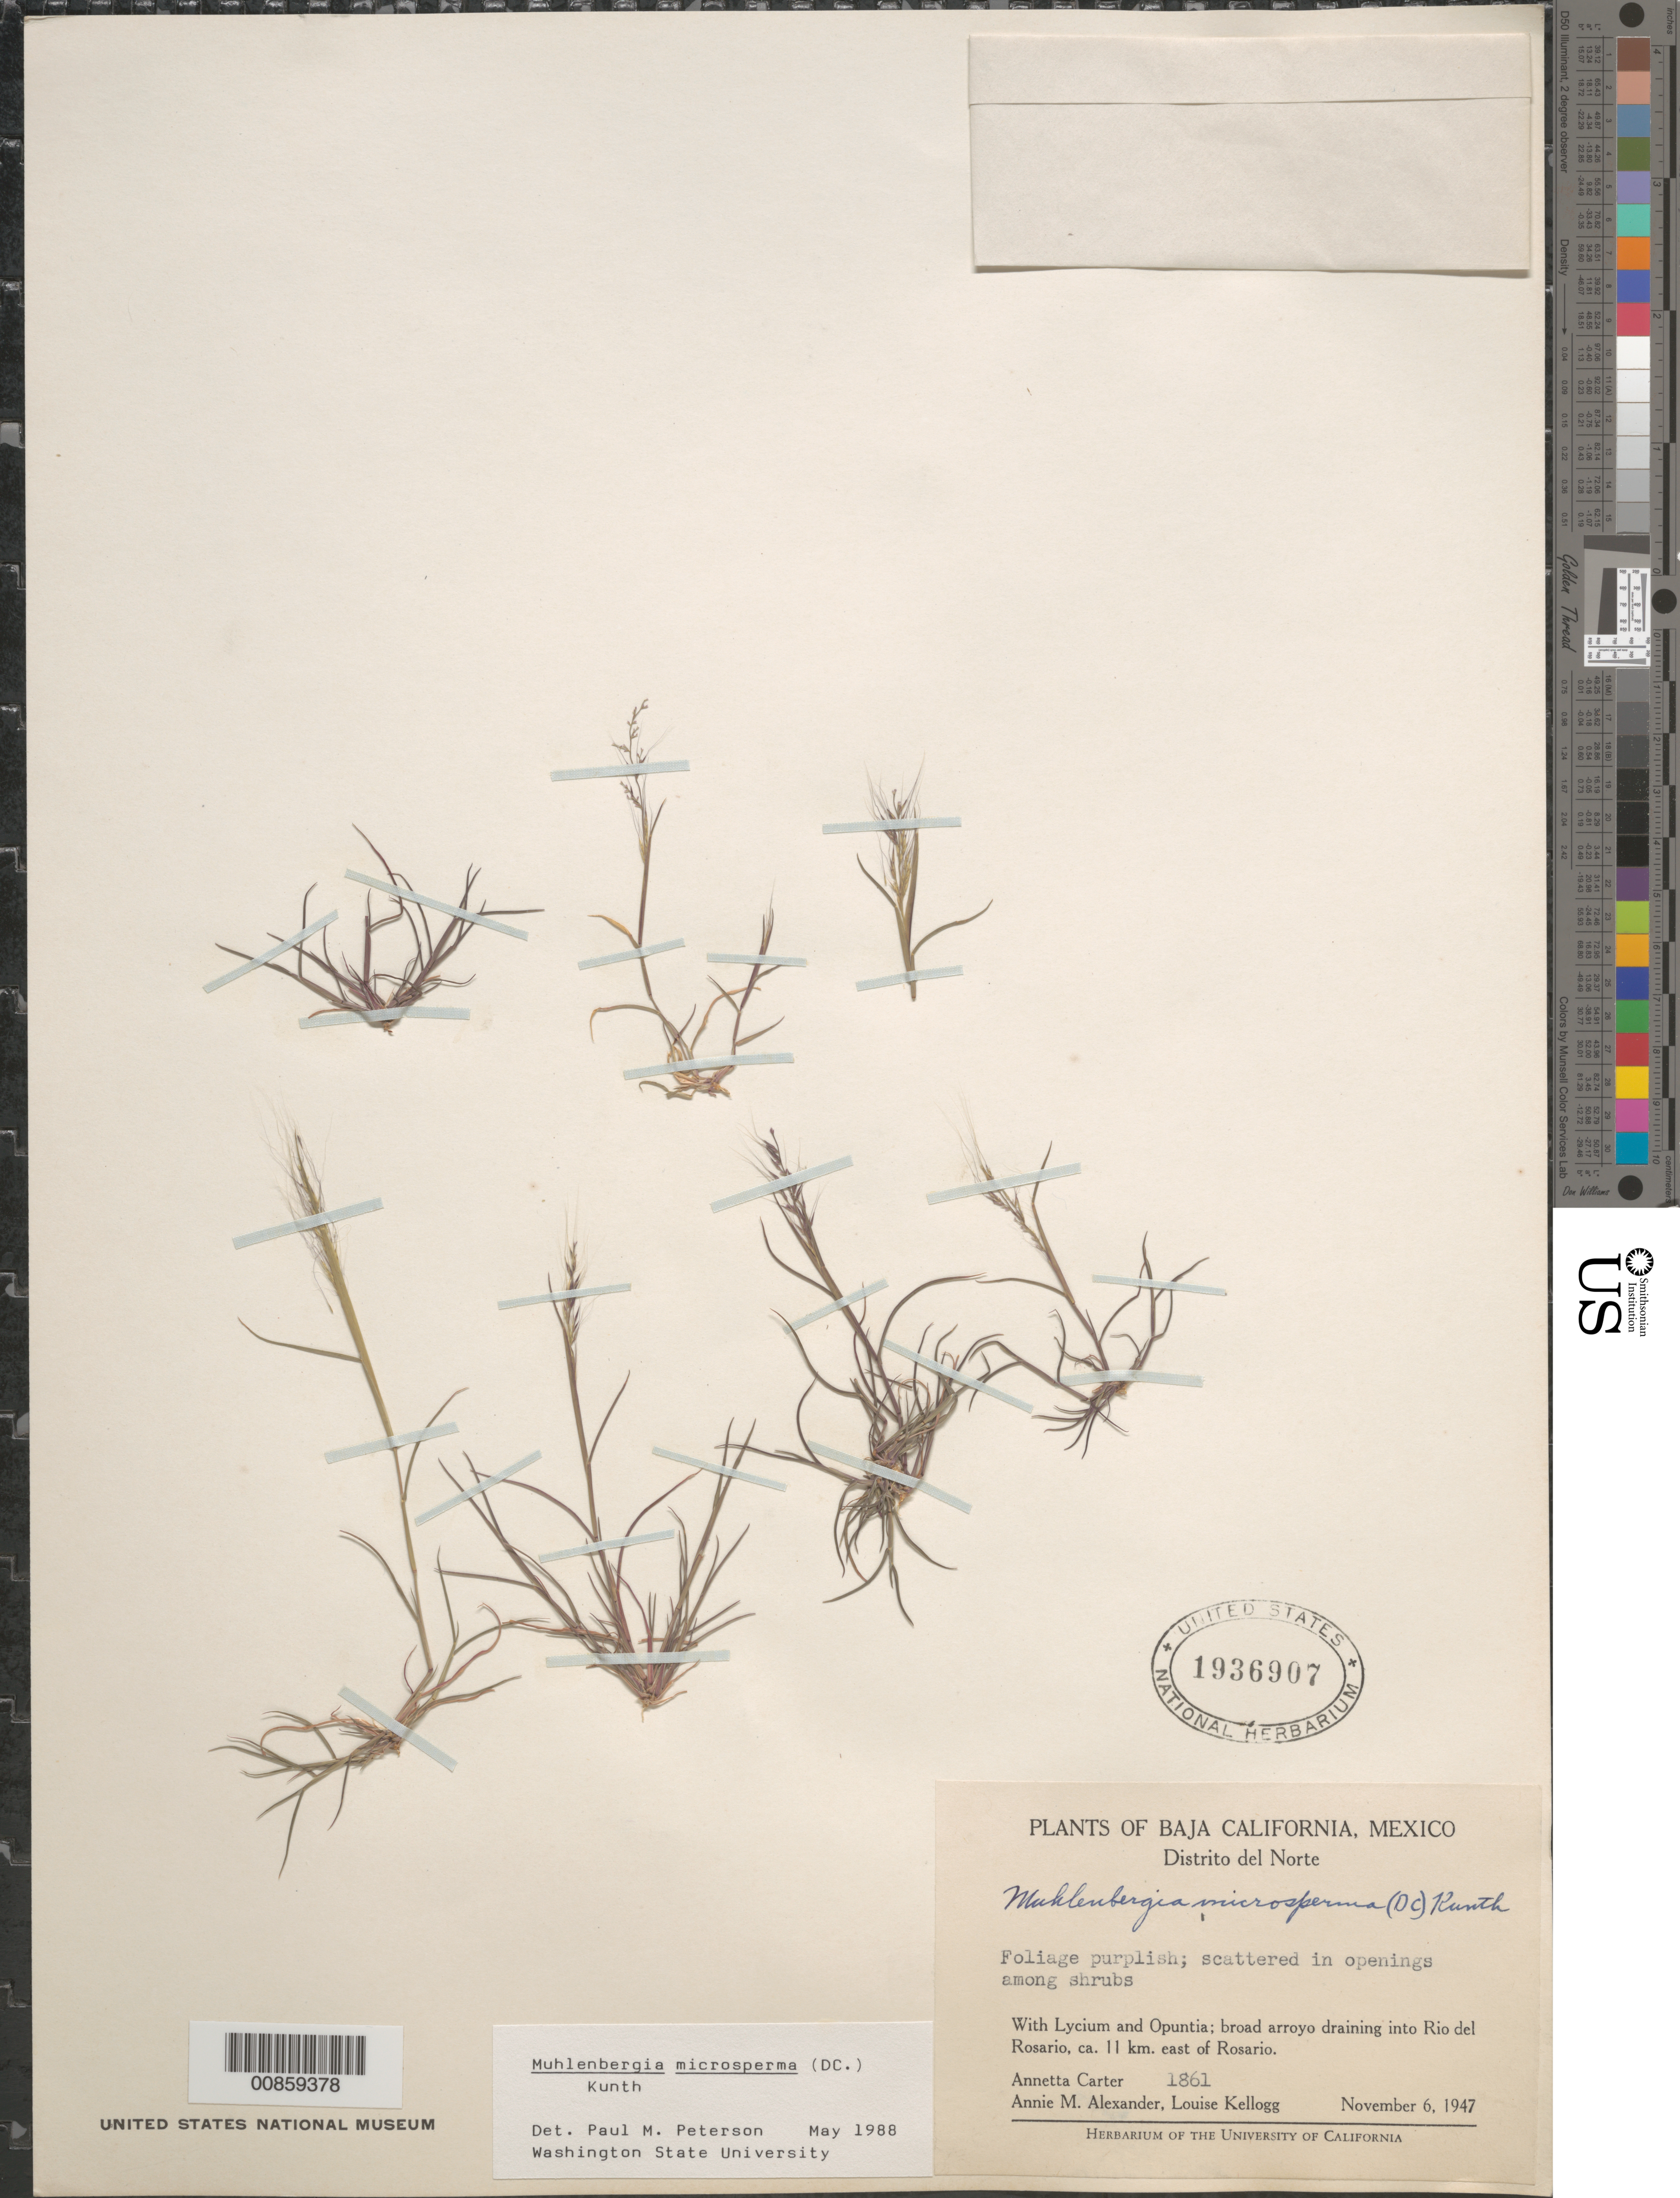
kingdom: Plantae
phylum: Tracheophyta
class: Liliopsida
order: Poales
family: Poaceae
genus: Muhlenbergia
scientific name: Muhlenbergia microsperma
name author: (DC.) Kunth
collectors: A. M. Carter, A. M. Alexander & L. Kellogg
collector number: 1861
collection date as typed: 06 Nov 1947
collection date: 1947-11-06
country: Mexico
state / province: Baja California Norte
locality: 11 km E of Rosario, B.C.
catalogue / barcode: US 1936907